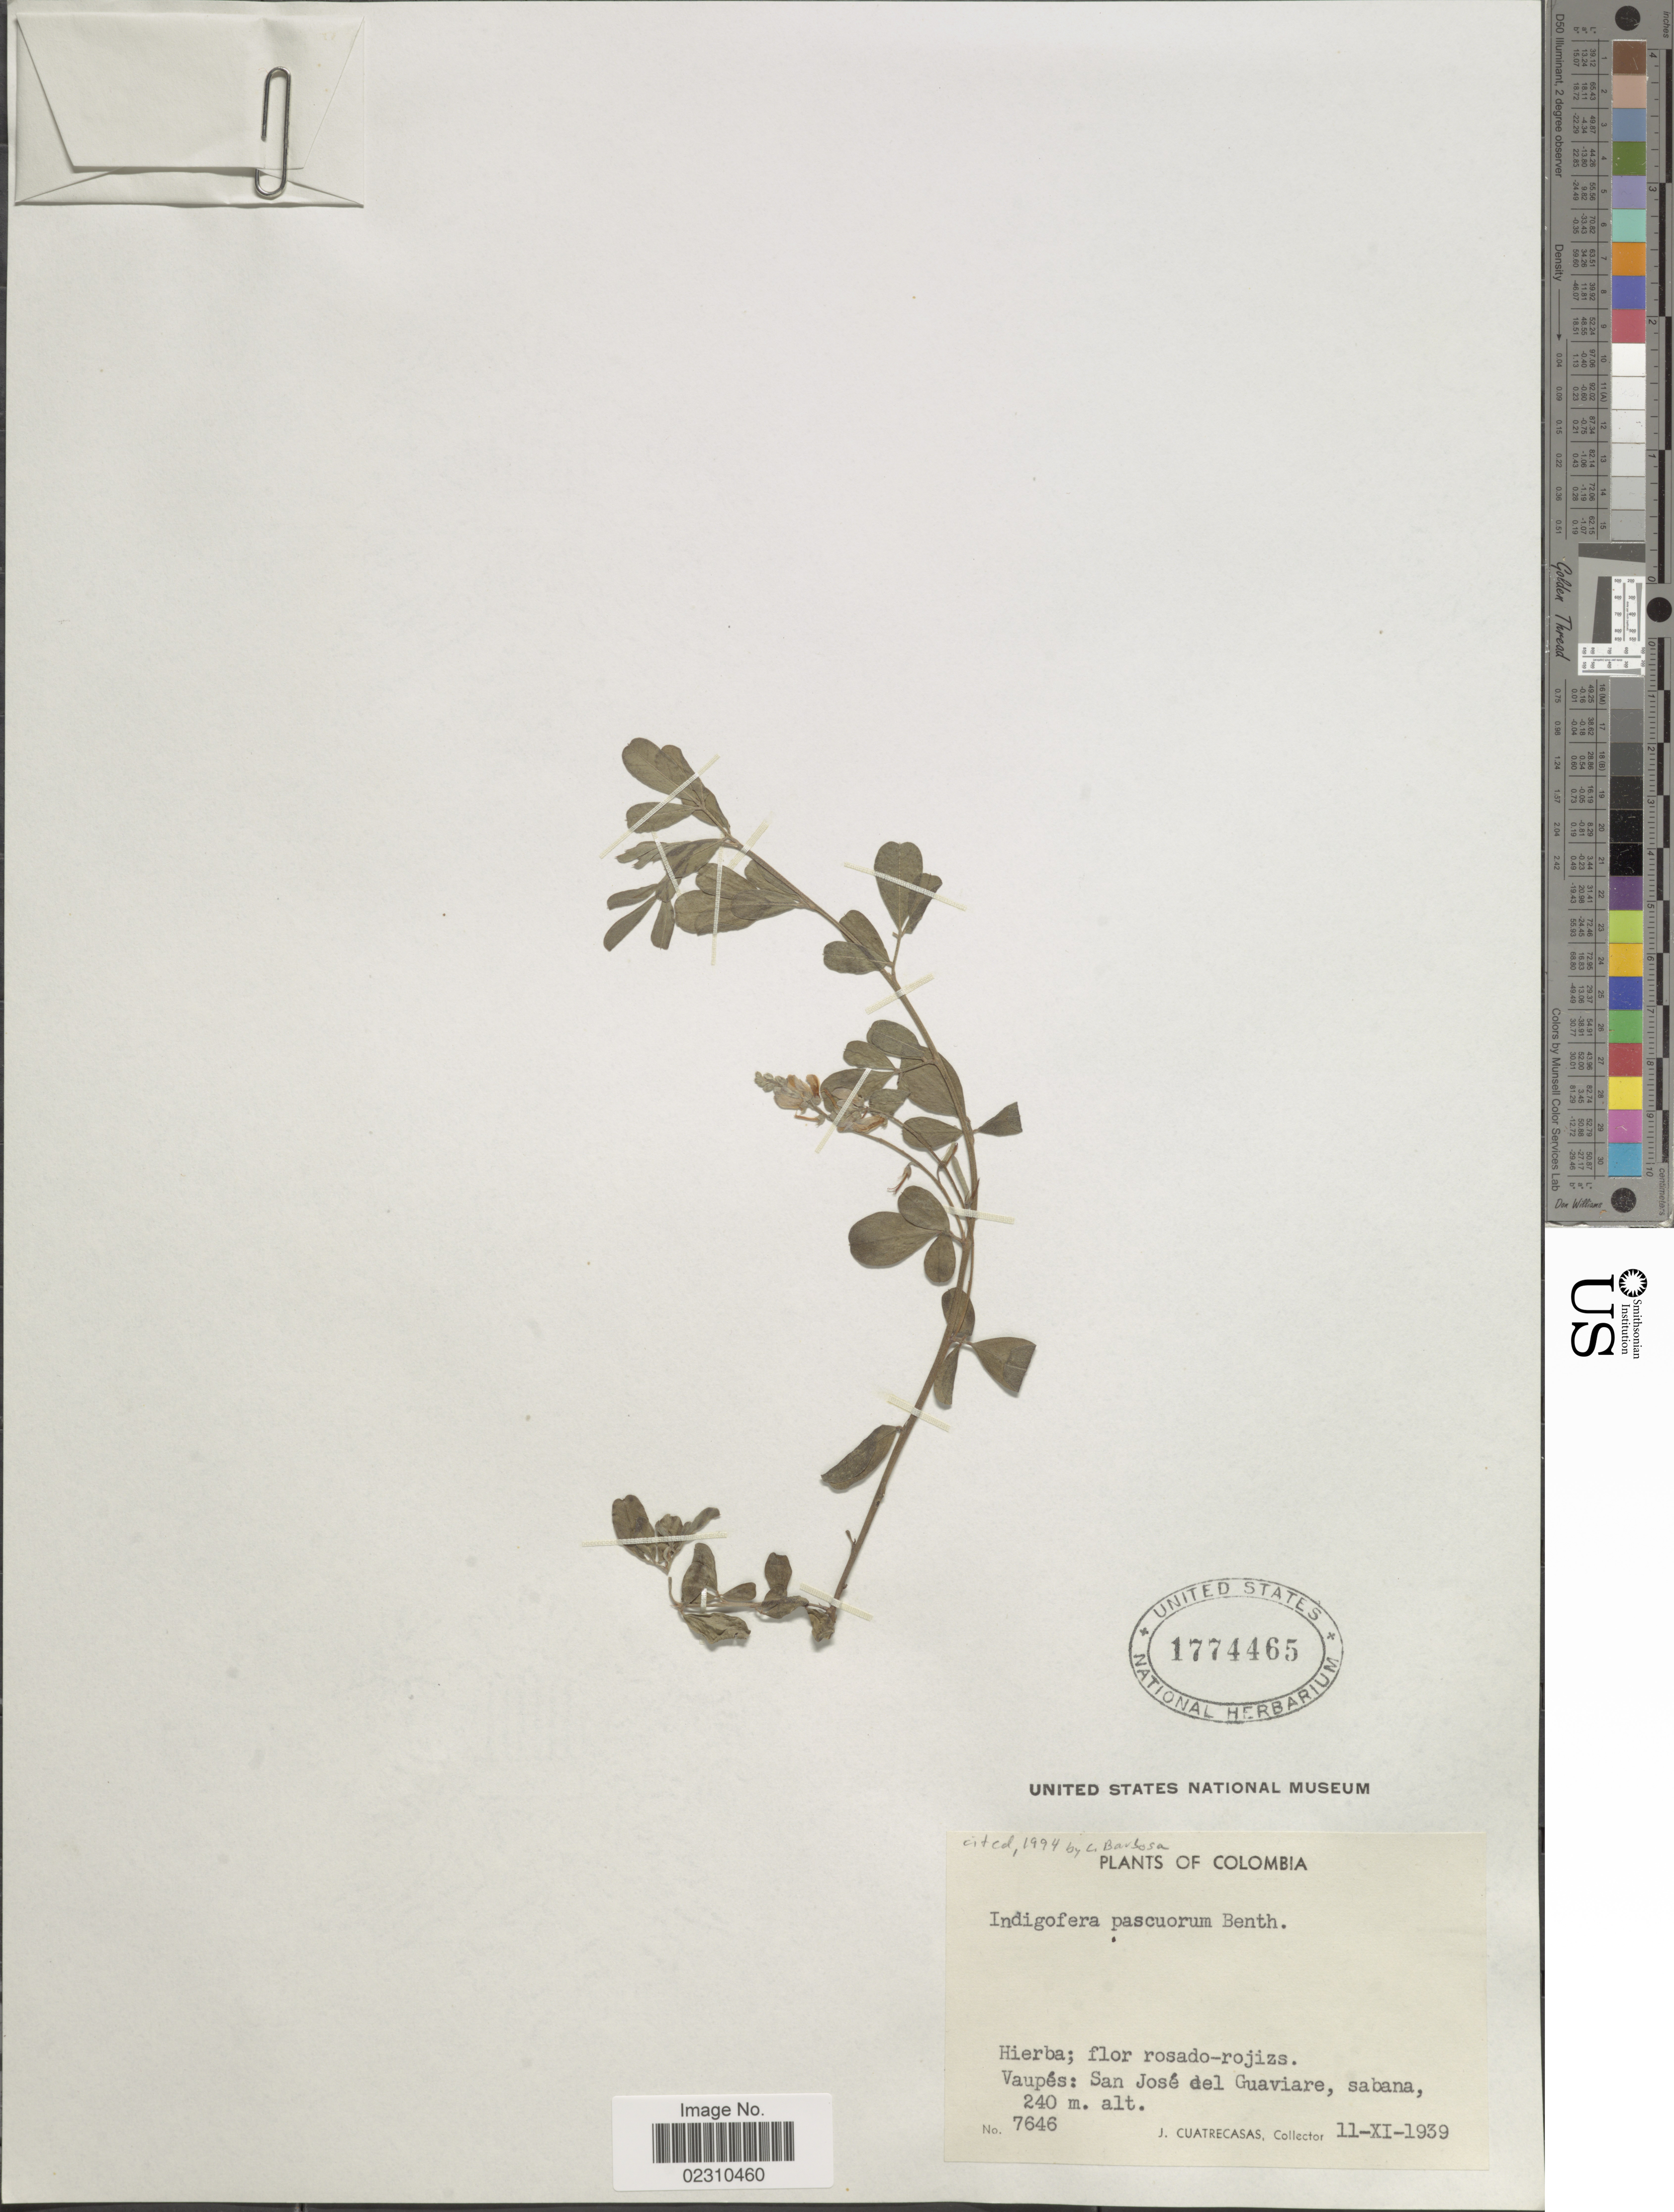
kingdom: Plantae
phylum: Tracheophyta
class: Magnoliopsida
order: Fabales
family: Fabaceae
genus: Indigofera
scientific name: Indigofera pascuorum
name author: Benth.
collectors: J. Cuatrecasas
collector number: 7646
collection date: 1939-11-11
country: Colombia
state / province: Vaupés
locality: Vaupes: San Jose del Cuaviare, sabana.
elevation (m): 240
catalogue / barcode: US 1774465